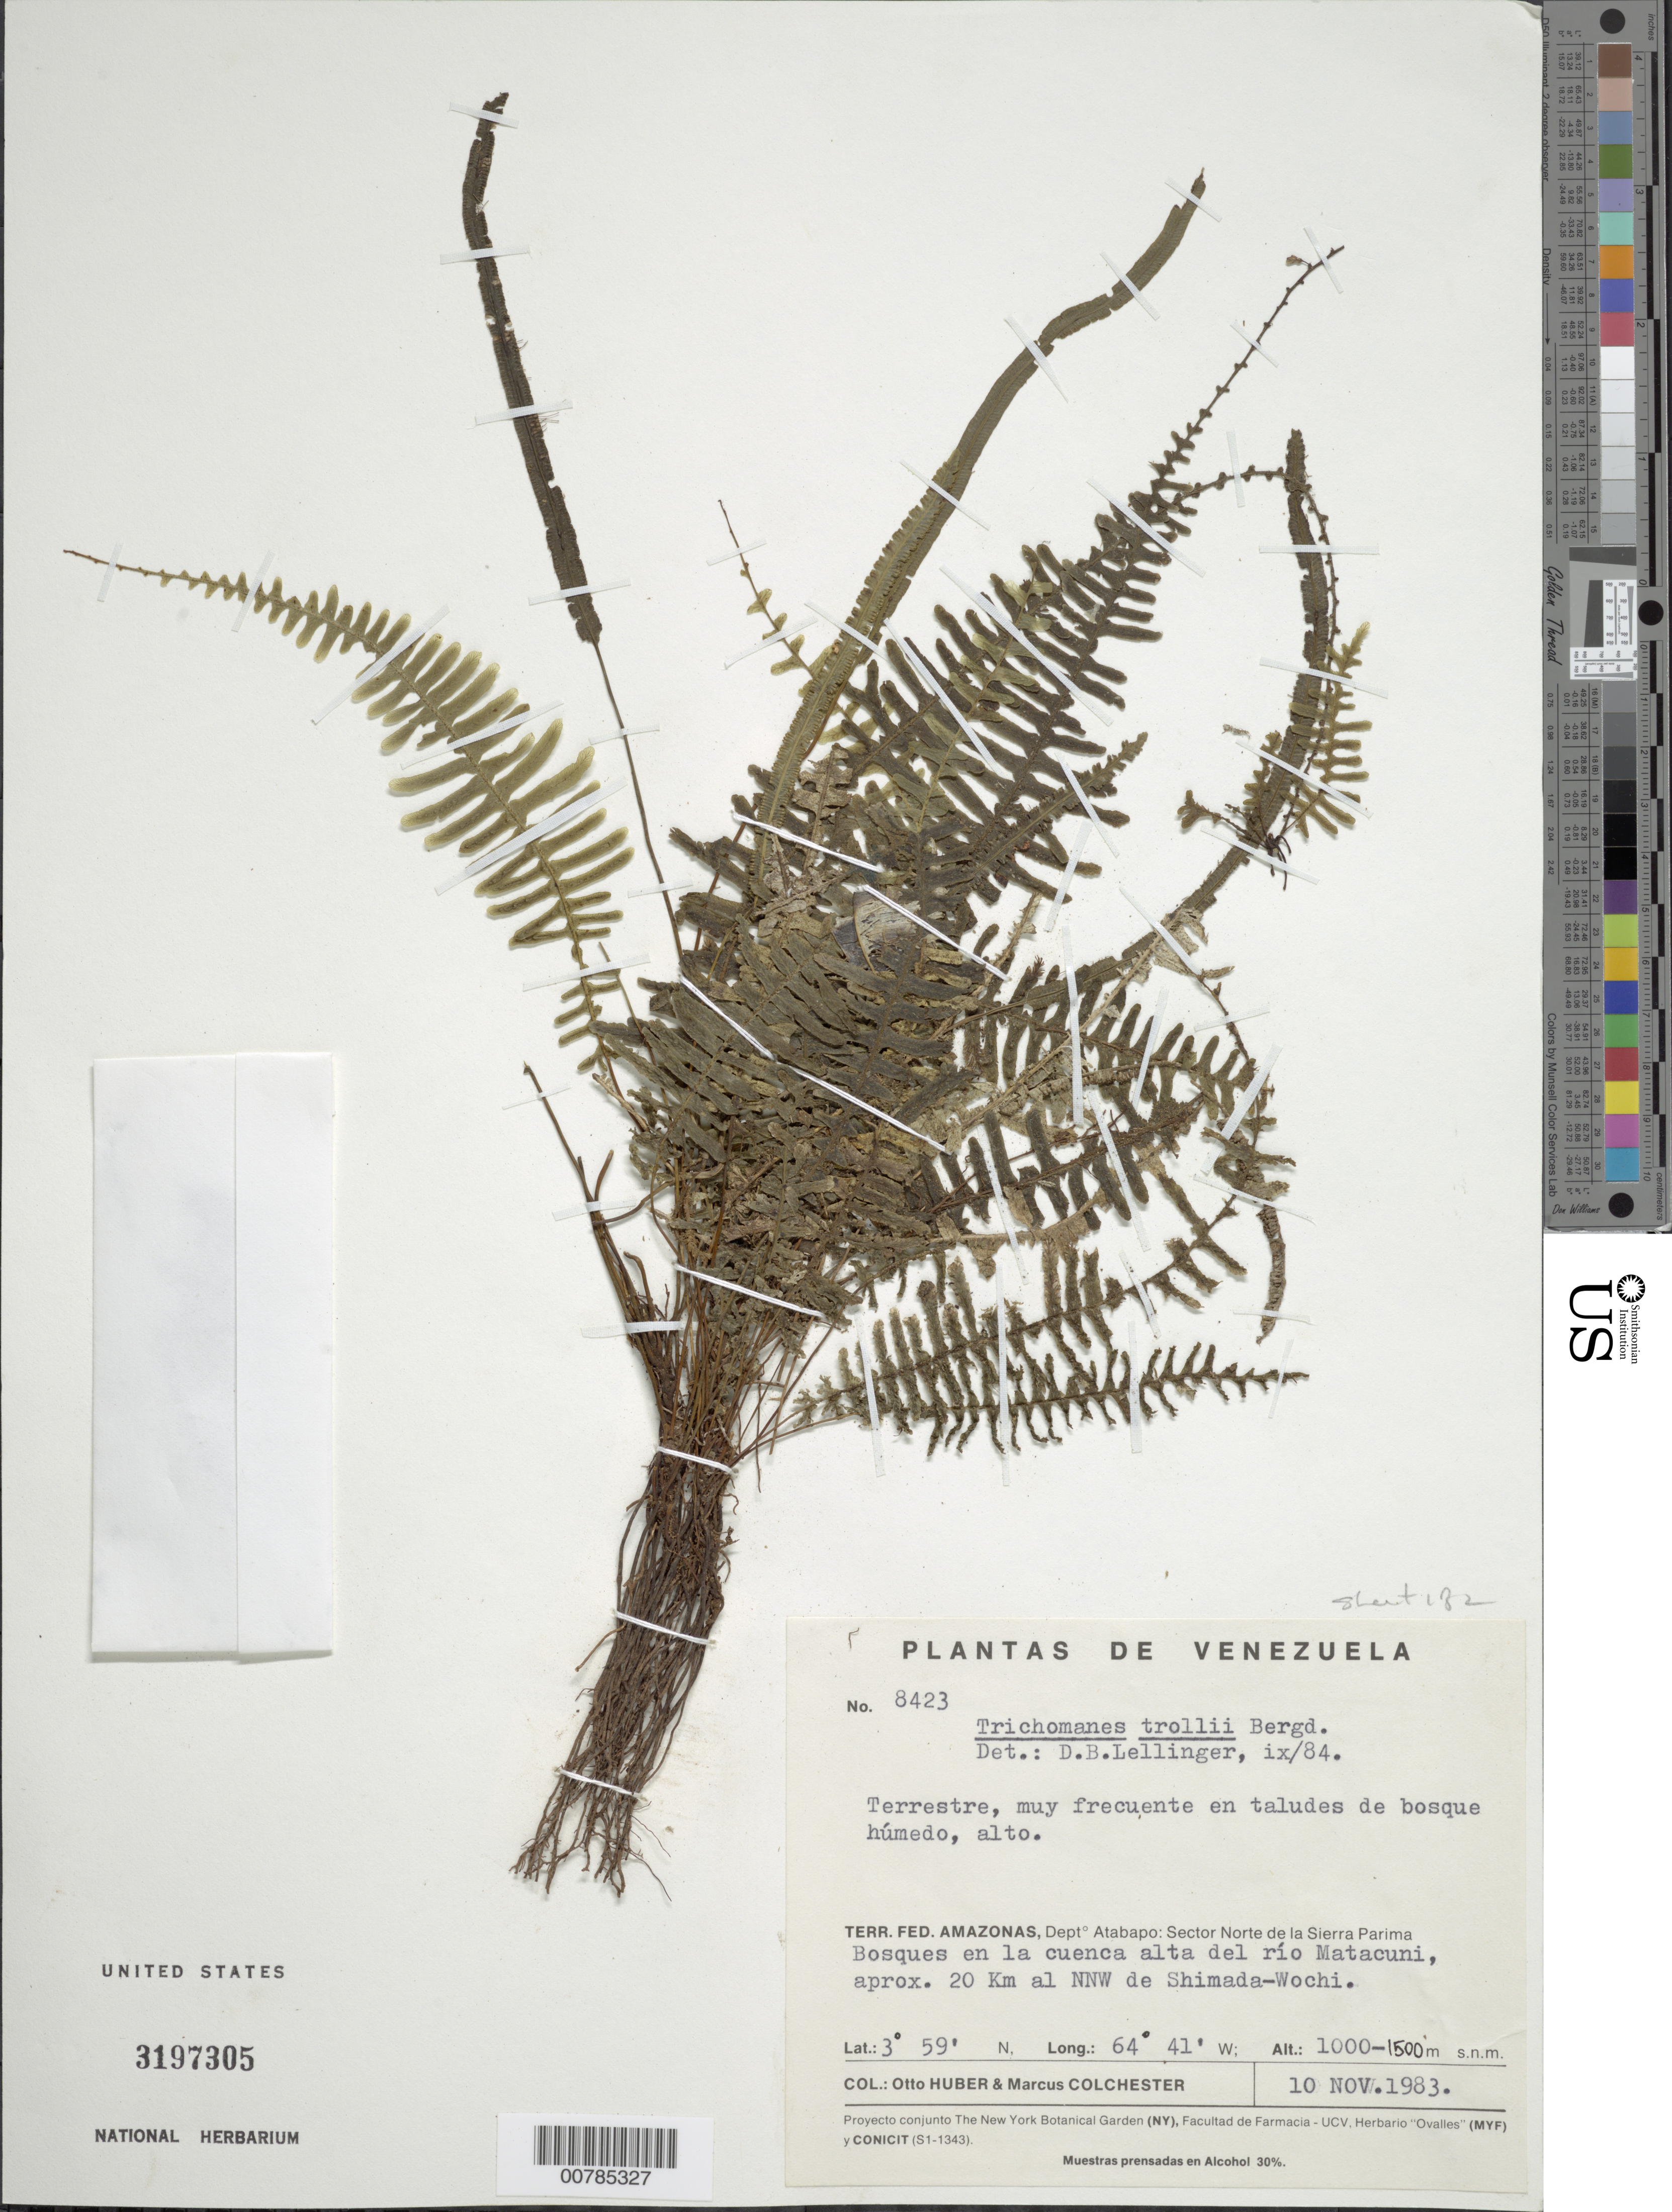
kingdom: Plantae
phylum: Tracheophyta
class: Polypodiopsida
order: Hymenophyllales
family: Hymenophyllaceae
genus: Trichomanes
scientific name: Trichomanes trollii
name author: Bergdolt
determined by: Lellinger, David B., (BOT), Smithsonian Institution - National Museum of Natural History (UNITED STATES)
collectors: O. Huber & M. Colchester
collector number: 8423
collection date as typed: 10-Nov-83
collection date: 1983-11-10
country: Venezuela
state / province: Amazonas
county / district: Atabapo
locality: Sierra Parima, Sector Norte, Río Matacuni, 20 km al NW de Shimada-Wochi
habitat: Bosques en la cuenca del rio; en bosque humedo alto; en taludes de bosque humedo, alto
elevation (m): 1000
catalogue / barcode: US 3197305